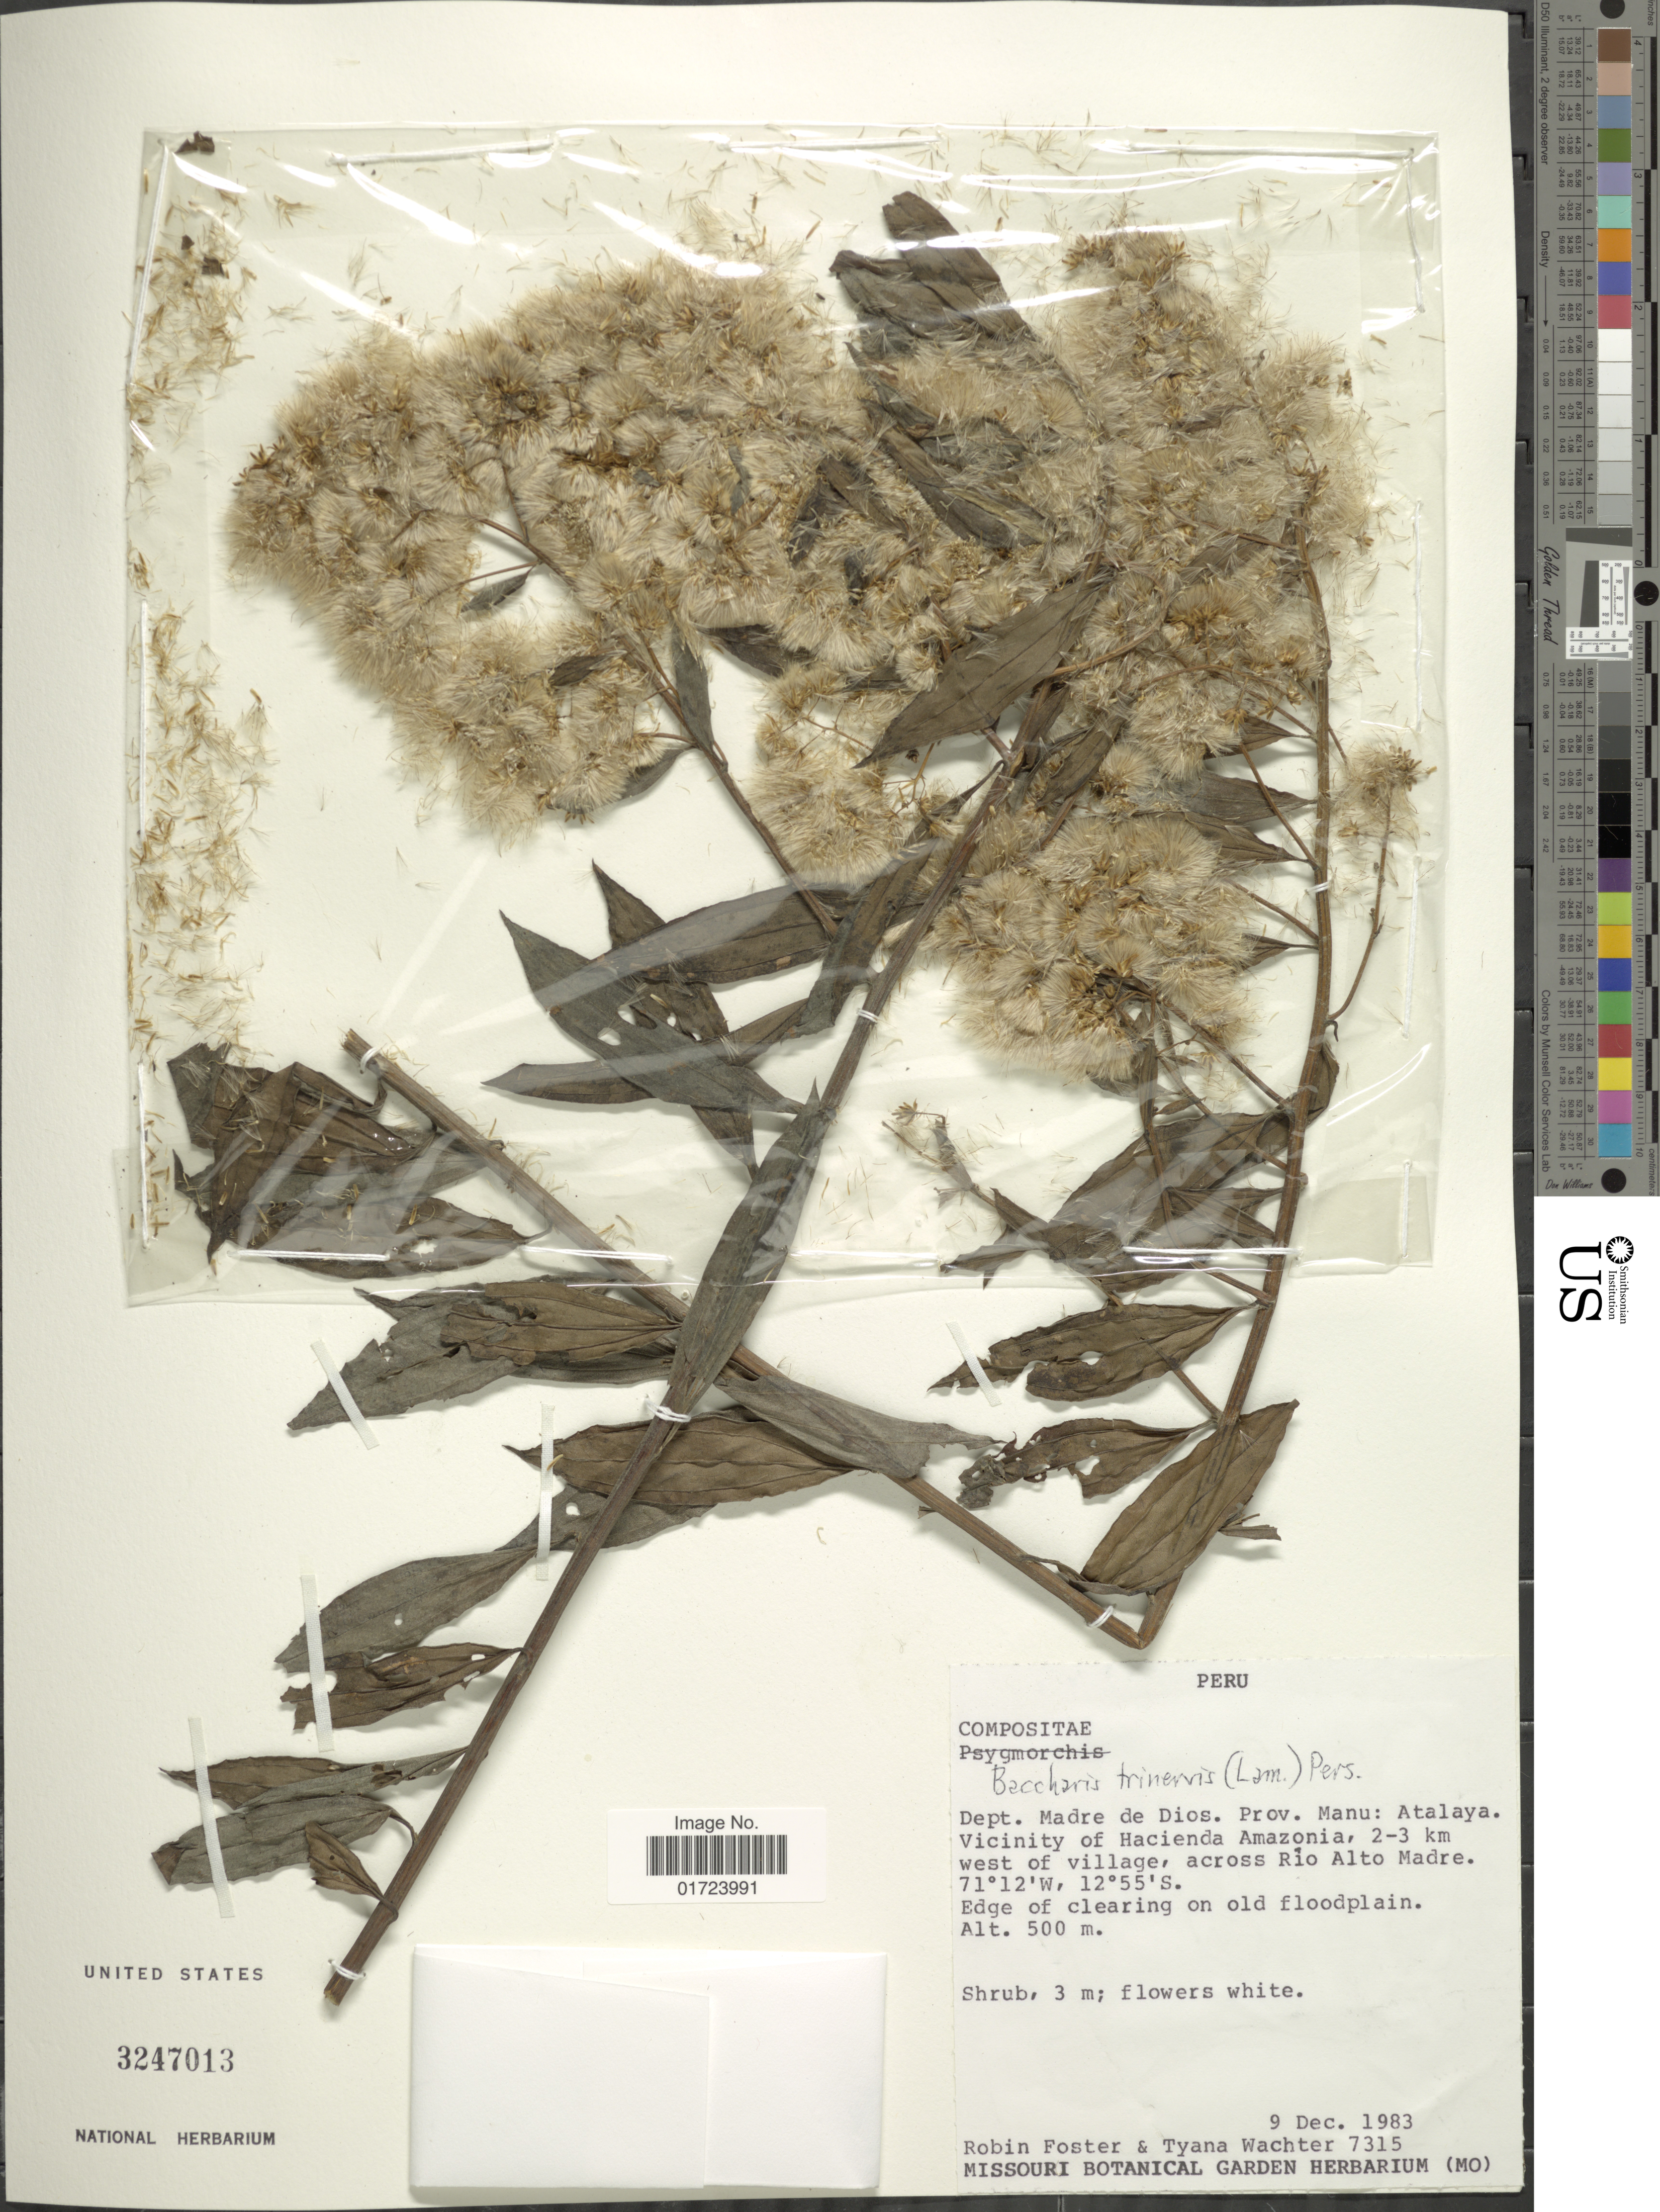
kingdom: Plantae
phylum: Tracheophyta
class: Magnoliopsida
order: Asterales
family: Asteraceae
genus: Baccharis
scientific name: Baccharis trinervis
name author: (Lam.) Pers.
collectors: R. B. Foster & T. Wachter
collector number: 7315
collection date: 1983-12-09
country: Peru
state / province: Madre de Dios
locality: Dept. Madre de Dios. Prov. Manu: Atalaya. Vicinity of Hacienda Amazonia, 2-3 km west of village, across Rio Alto Madre.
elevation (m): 500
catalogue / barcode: US 3247013